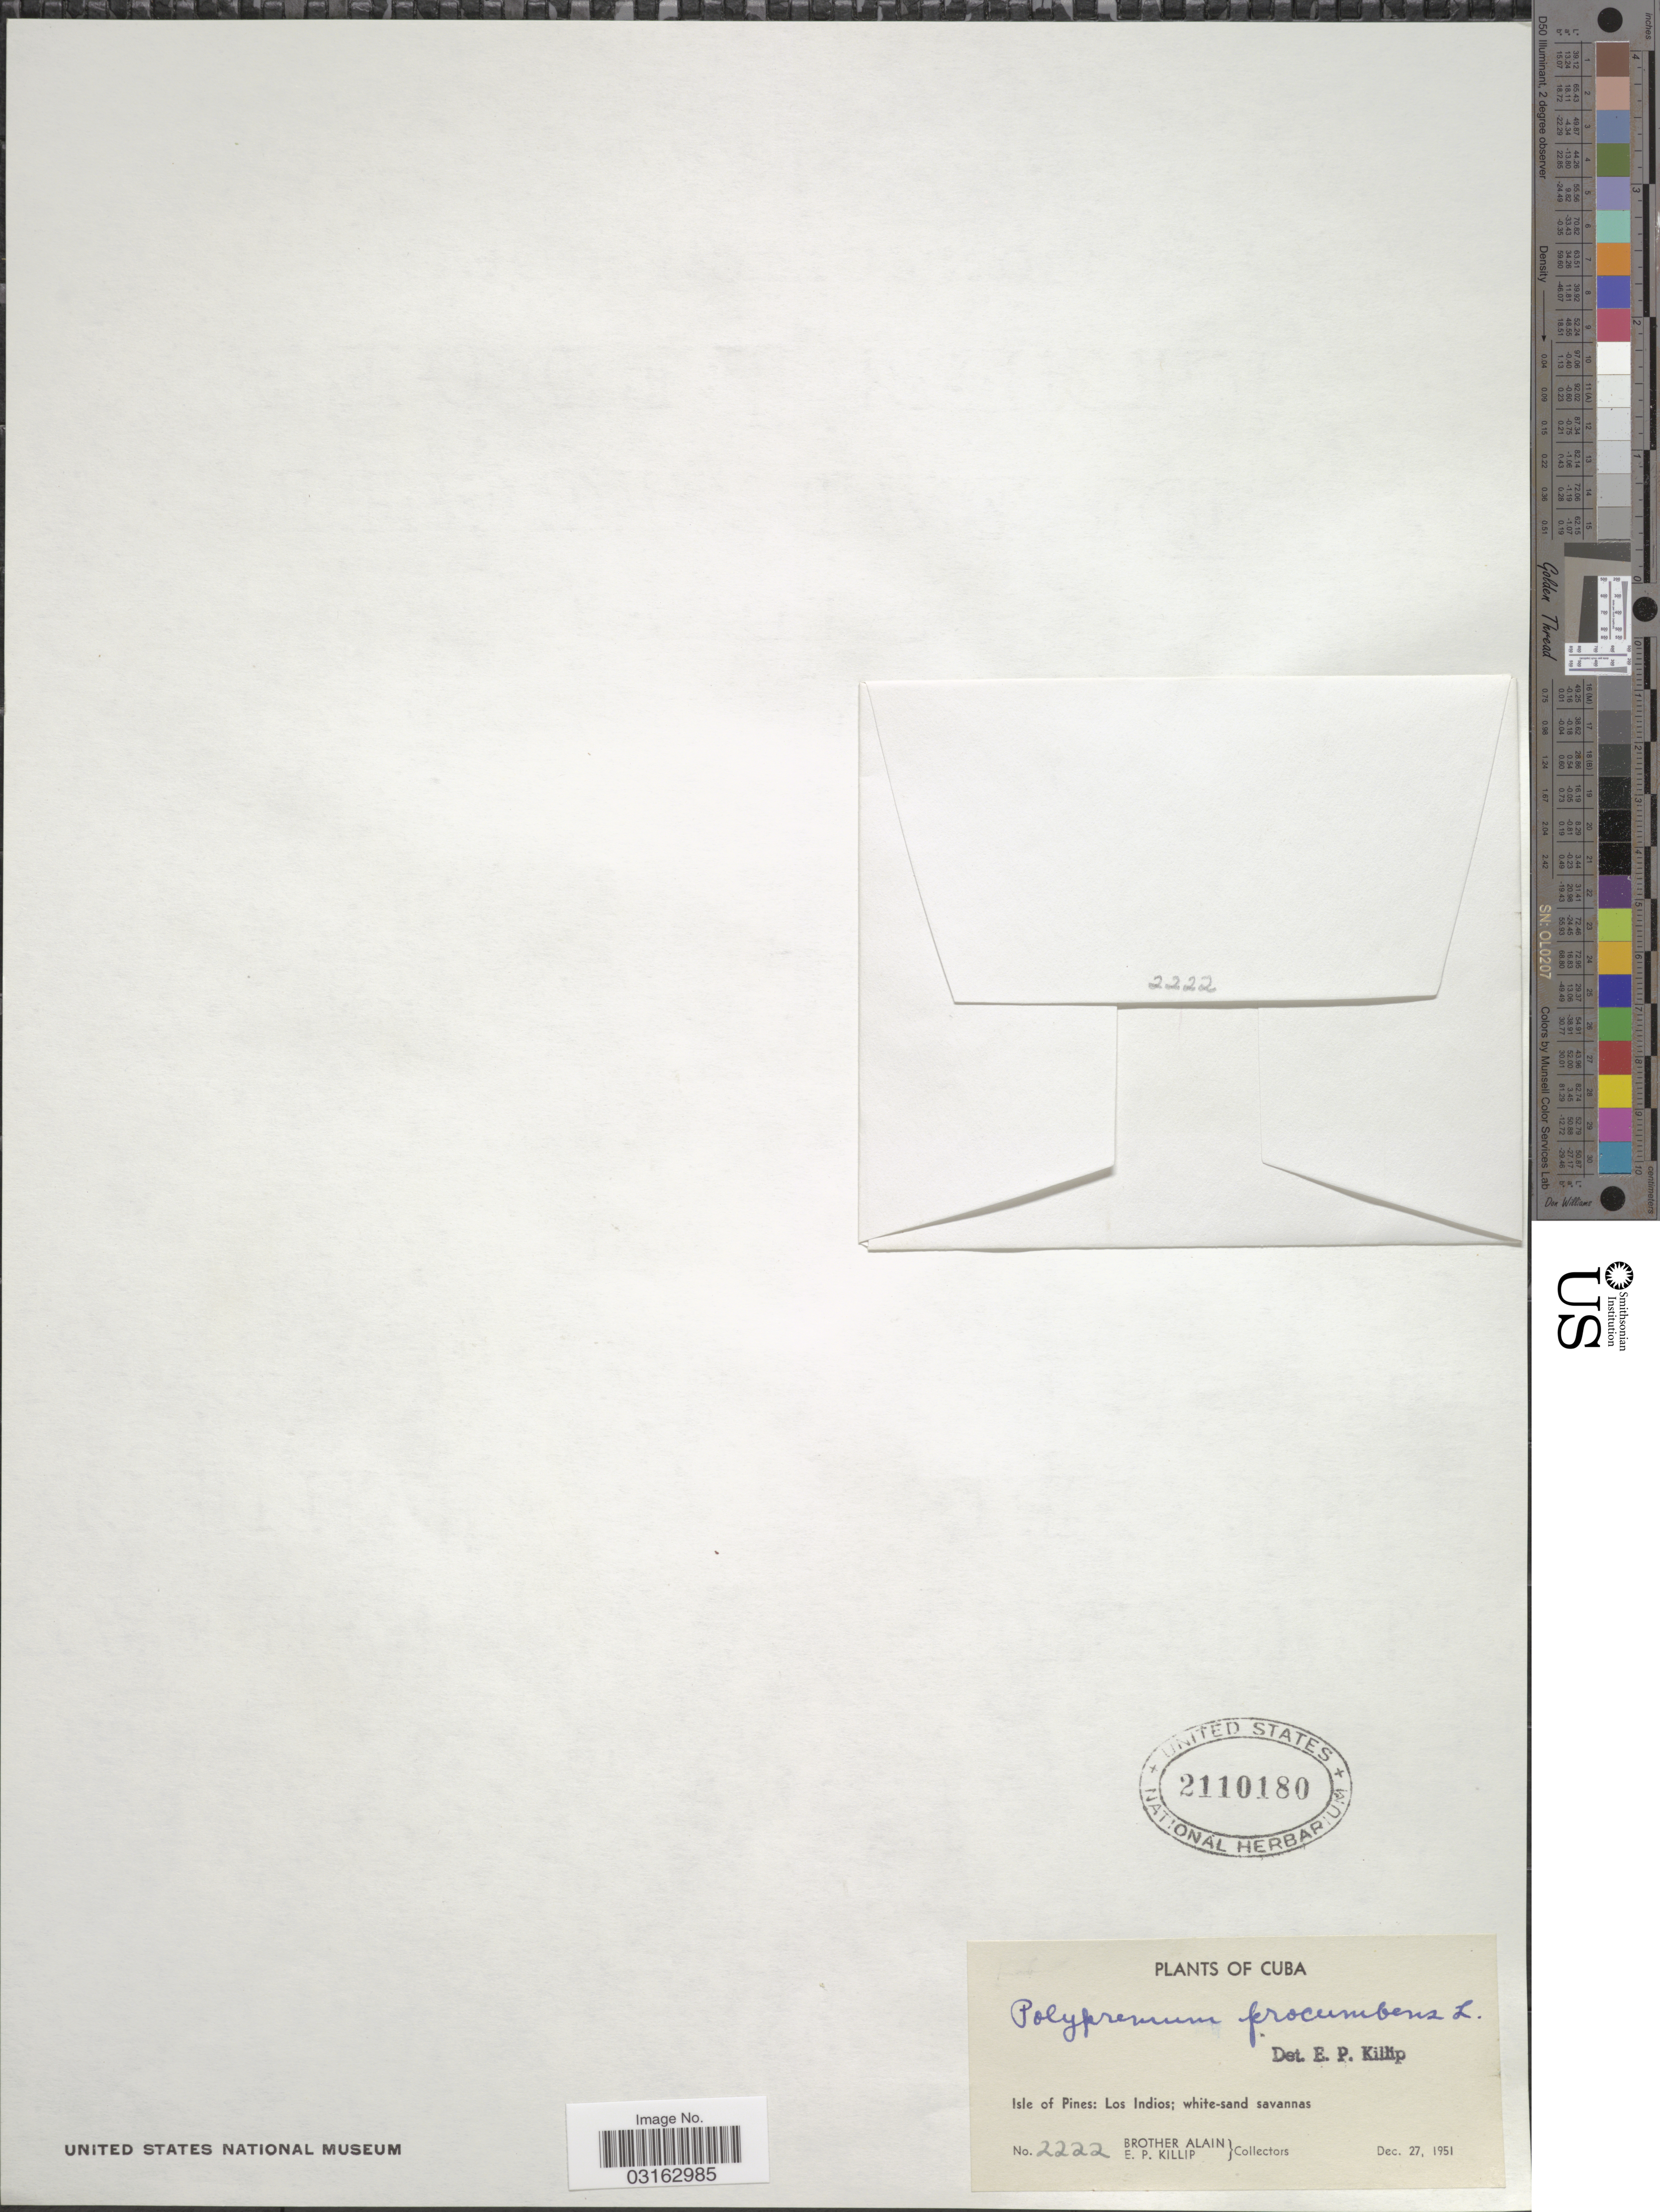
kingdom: Plantae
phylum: Tracheophyta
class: Magnoliopsida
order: Lamiales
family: Tetrachondraceae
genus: Polypremum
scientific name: Polypremum procumbens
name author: L.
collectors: Bro. Alain - DO NOT USE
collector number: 2222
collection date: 1951-12-27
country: Cuba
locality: Isle of Pines: Los Indios.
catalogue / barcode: US 2110180